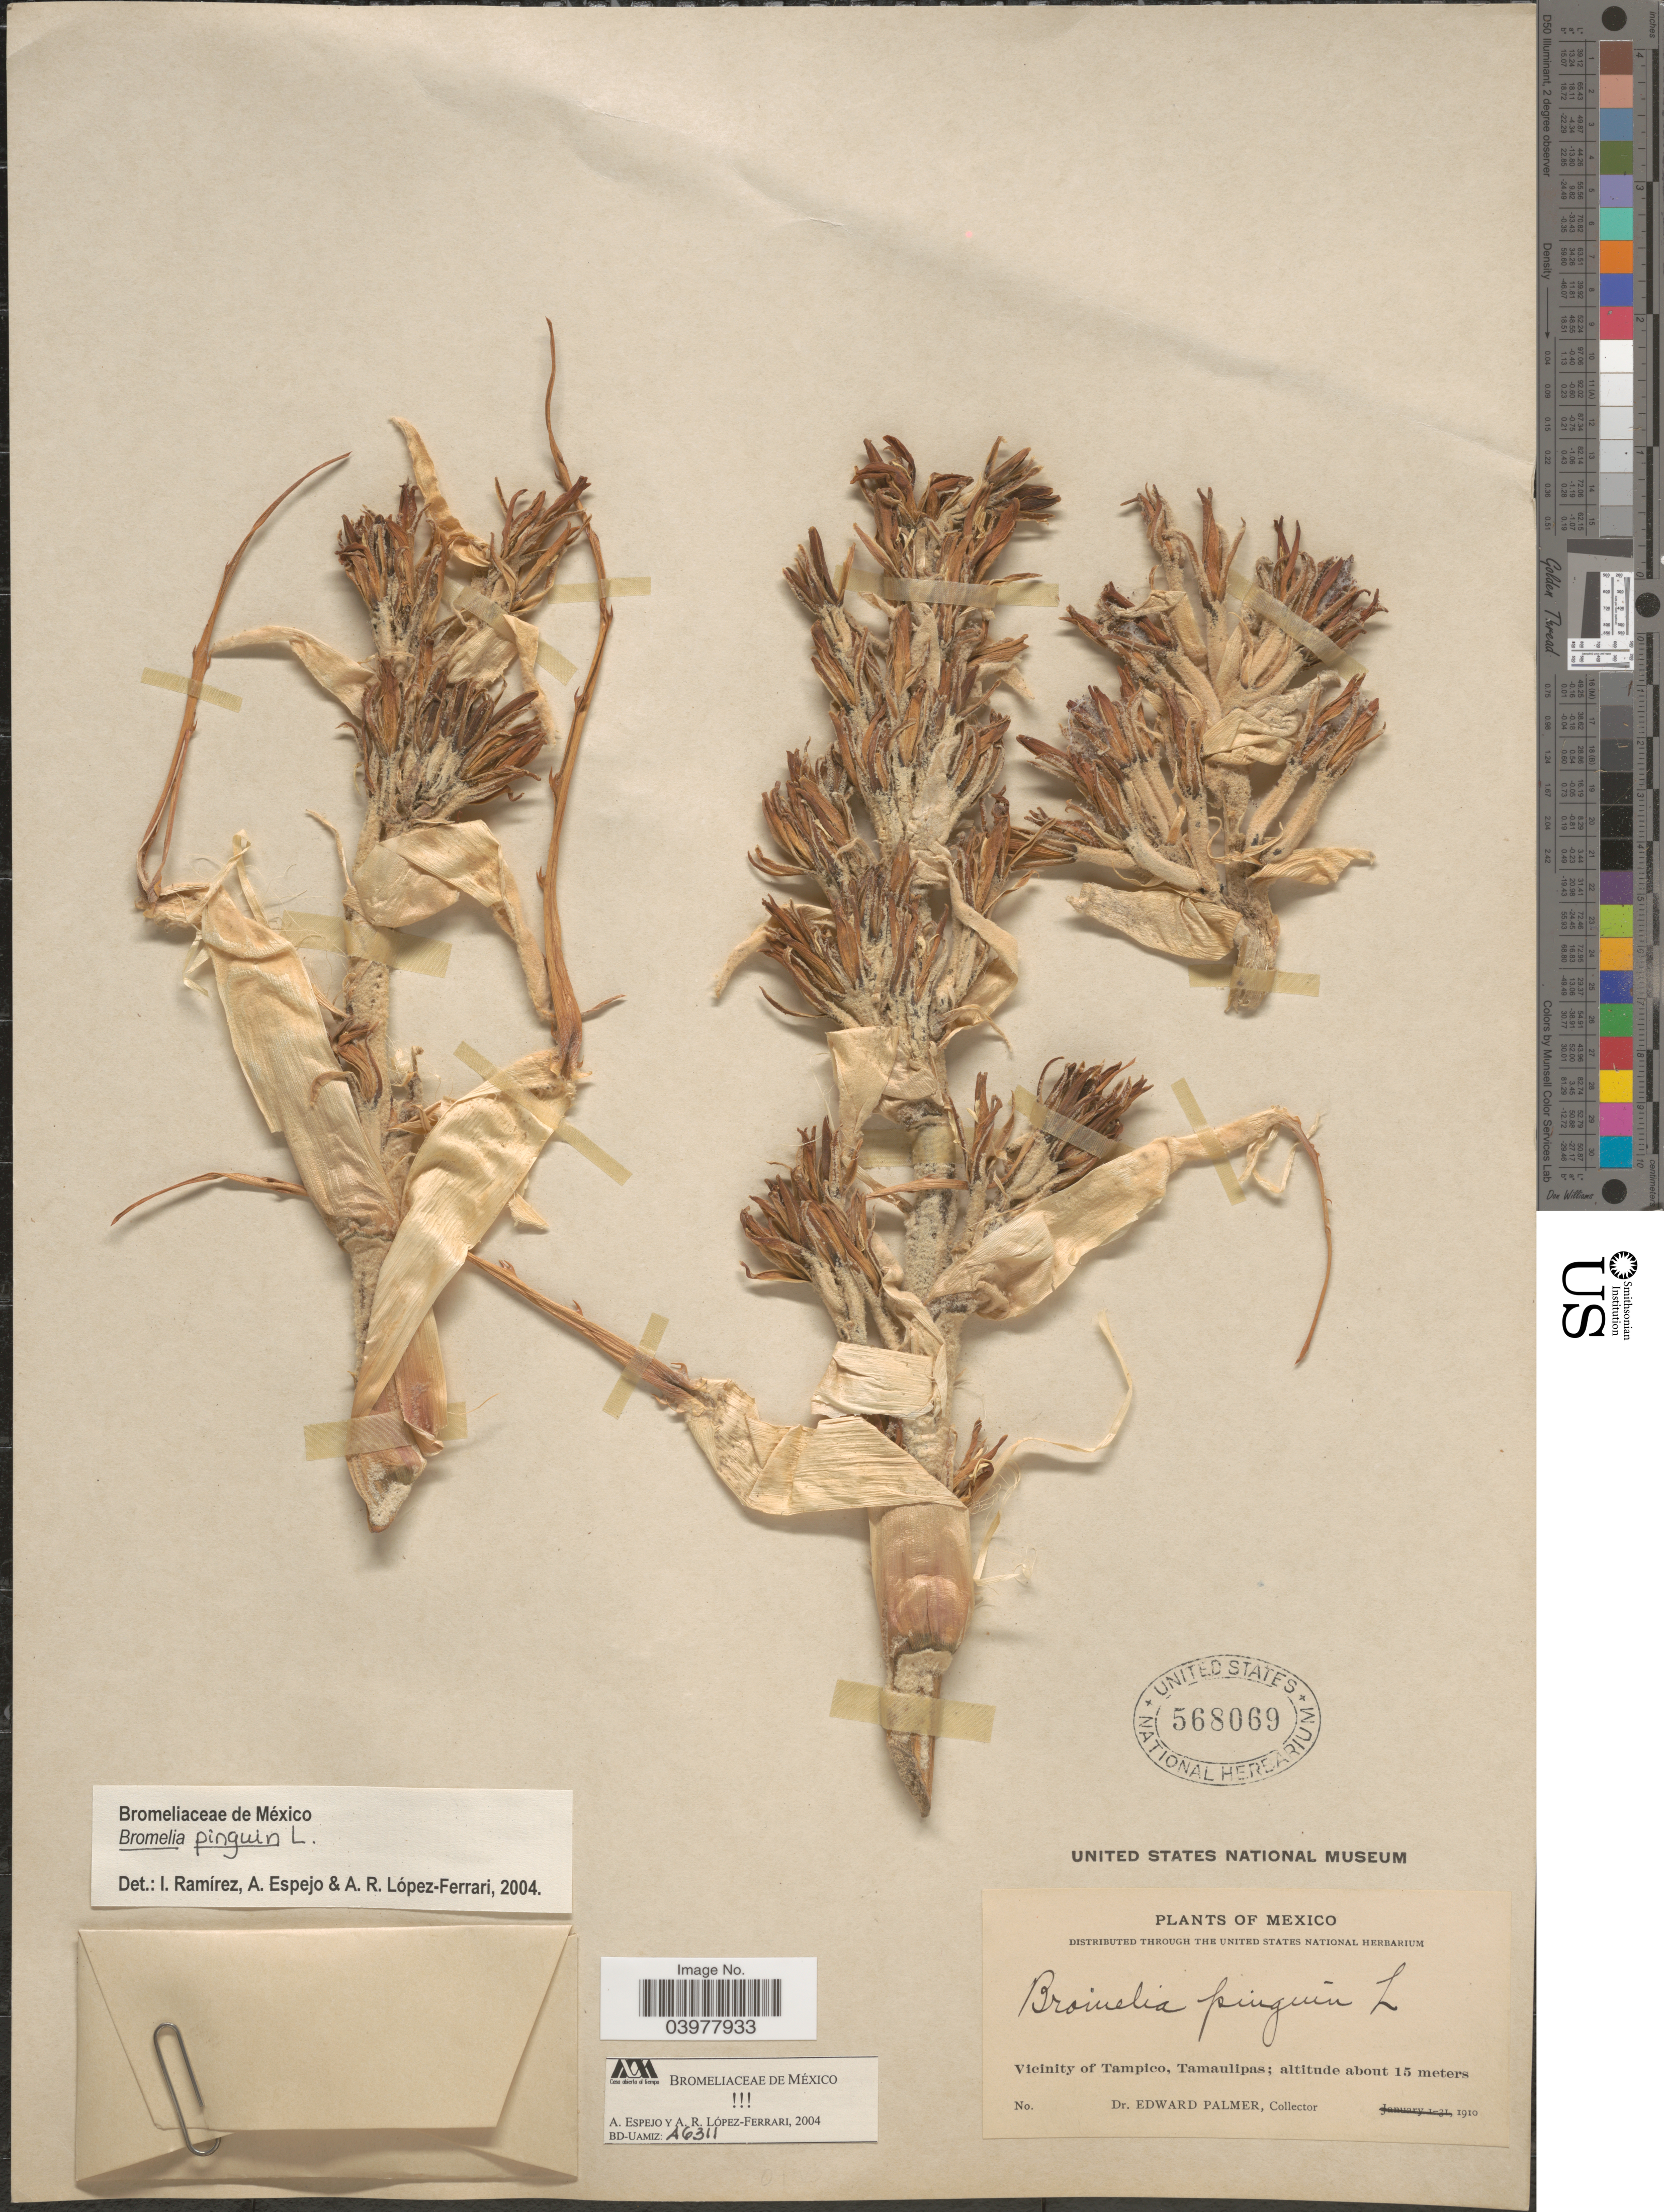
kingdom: Plantae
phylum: Tracheophyta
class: Liliopsida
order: Poales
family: Bromeliaceae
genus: Bromelia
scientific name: Bromelia pinguin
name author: L.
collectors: E. Palmer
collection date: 1910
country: Mexico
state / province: Tamaulipas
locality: Vicinity of Tampico.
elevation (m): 15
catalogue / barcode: US 568069